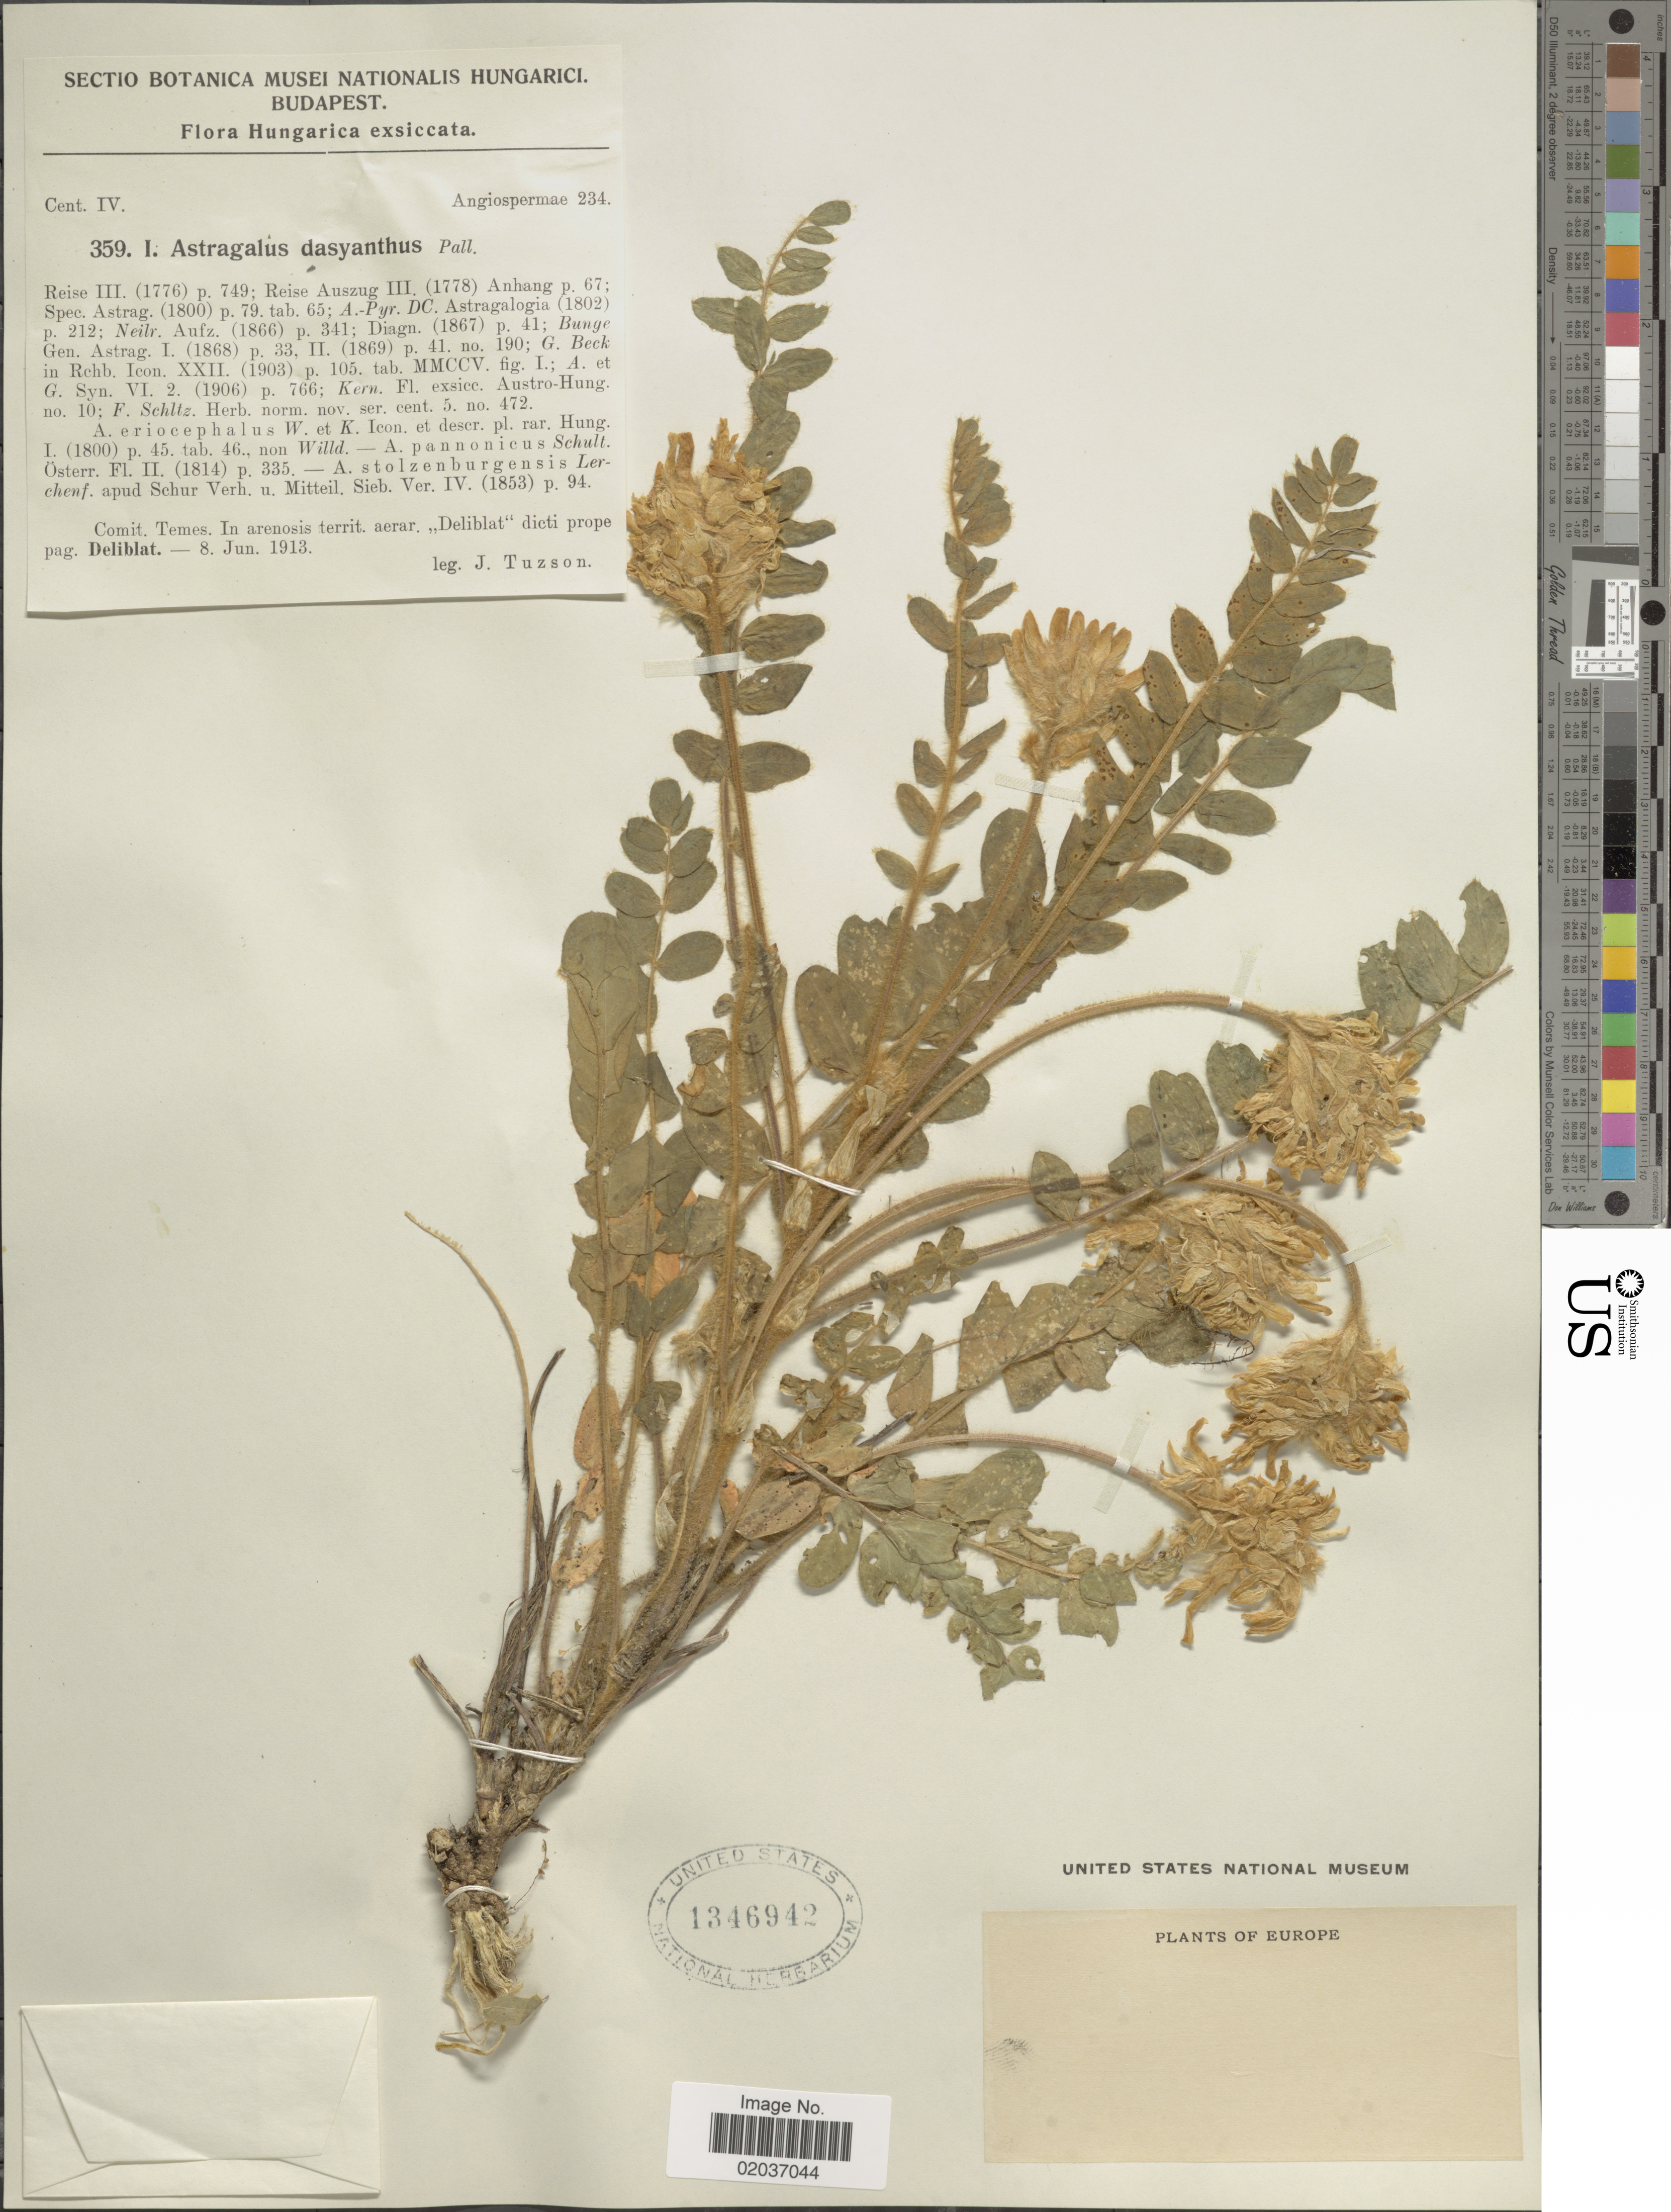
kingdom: Plantae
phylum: Tracheophyta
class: Magnoliopsida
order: Fabales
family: Fabaceae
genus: Astragalus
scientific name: Astragalus dasyanthus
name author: Pall.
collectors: J. Tuzson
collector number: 359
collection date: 1913-06-08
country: Hungary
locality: Comit. Temes. In arenosis territ. aerar. Deliblat dicti prope pag. Deliblat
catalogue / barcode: US 1346942